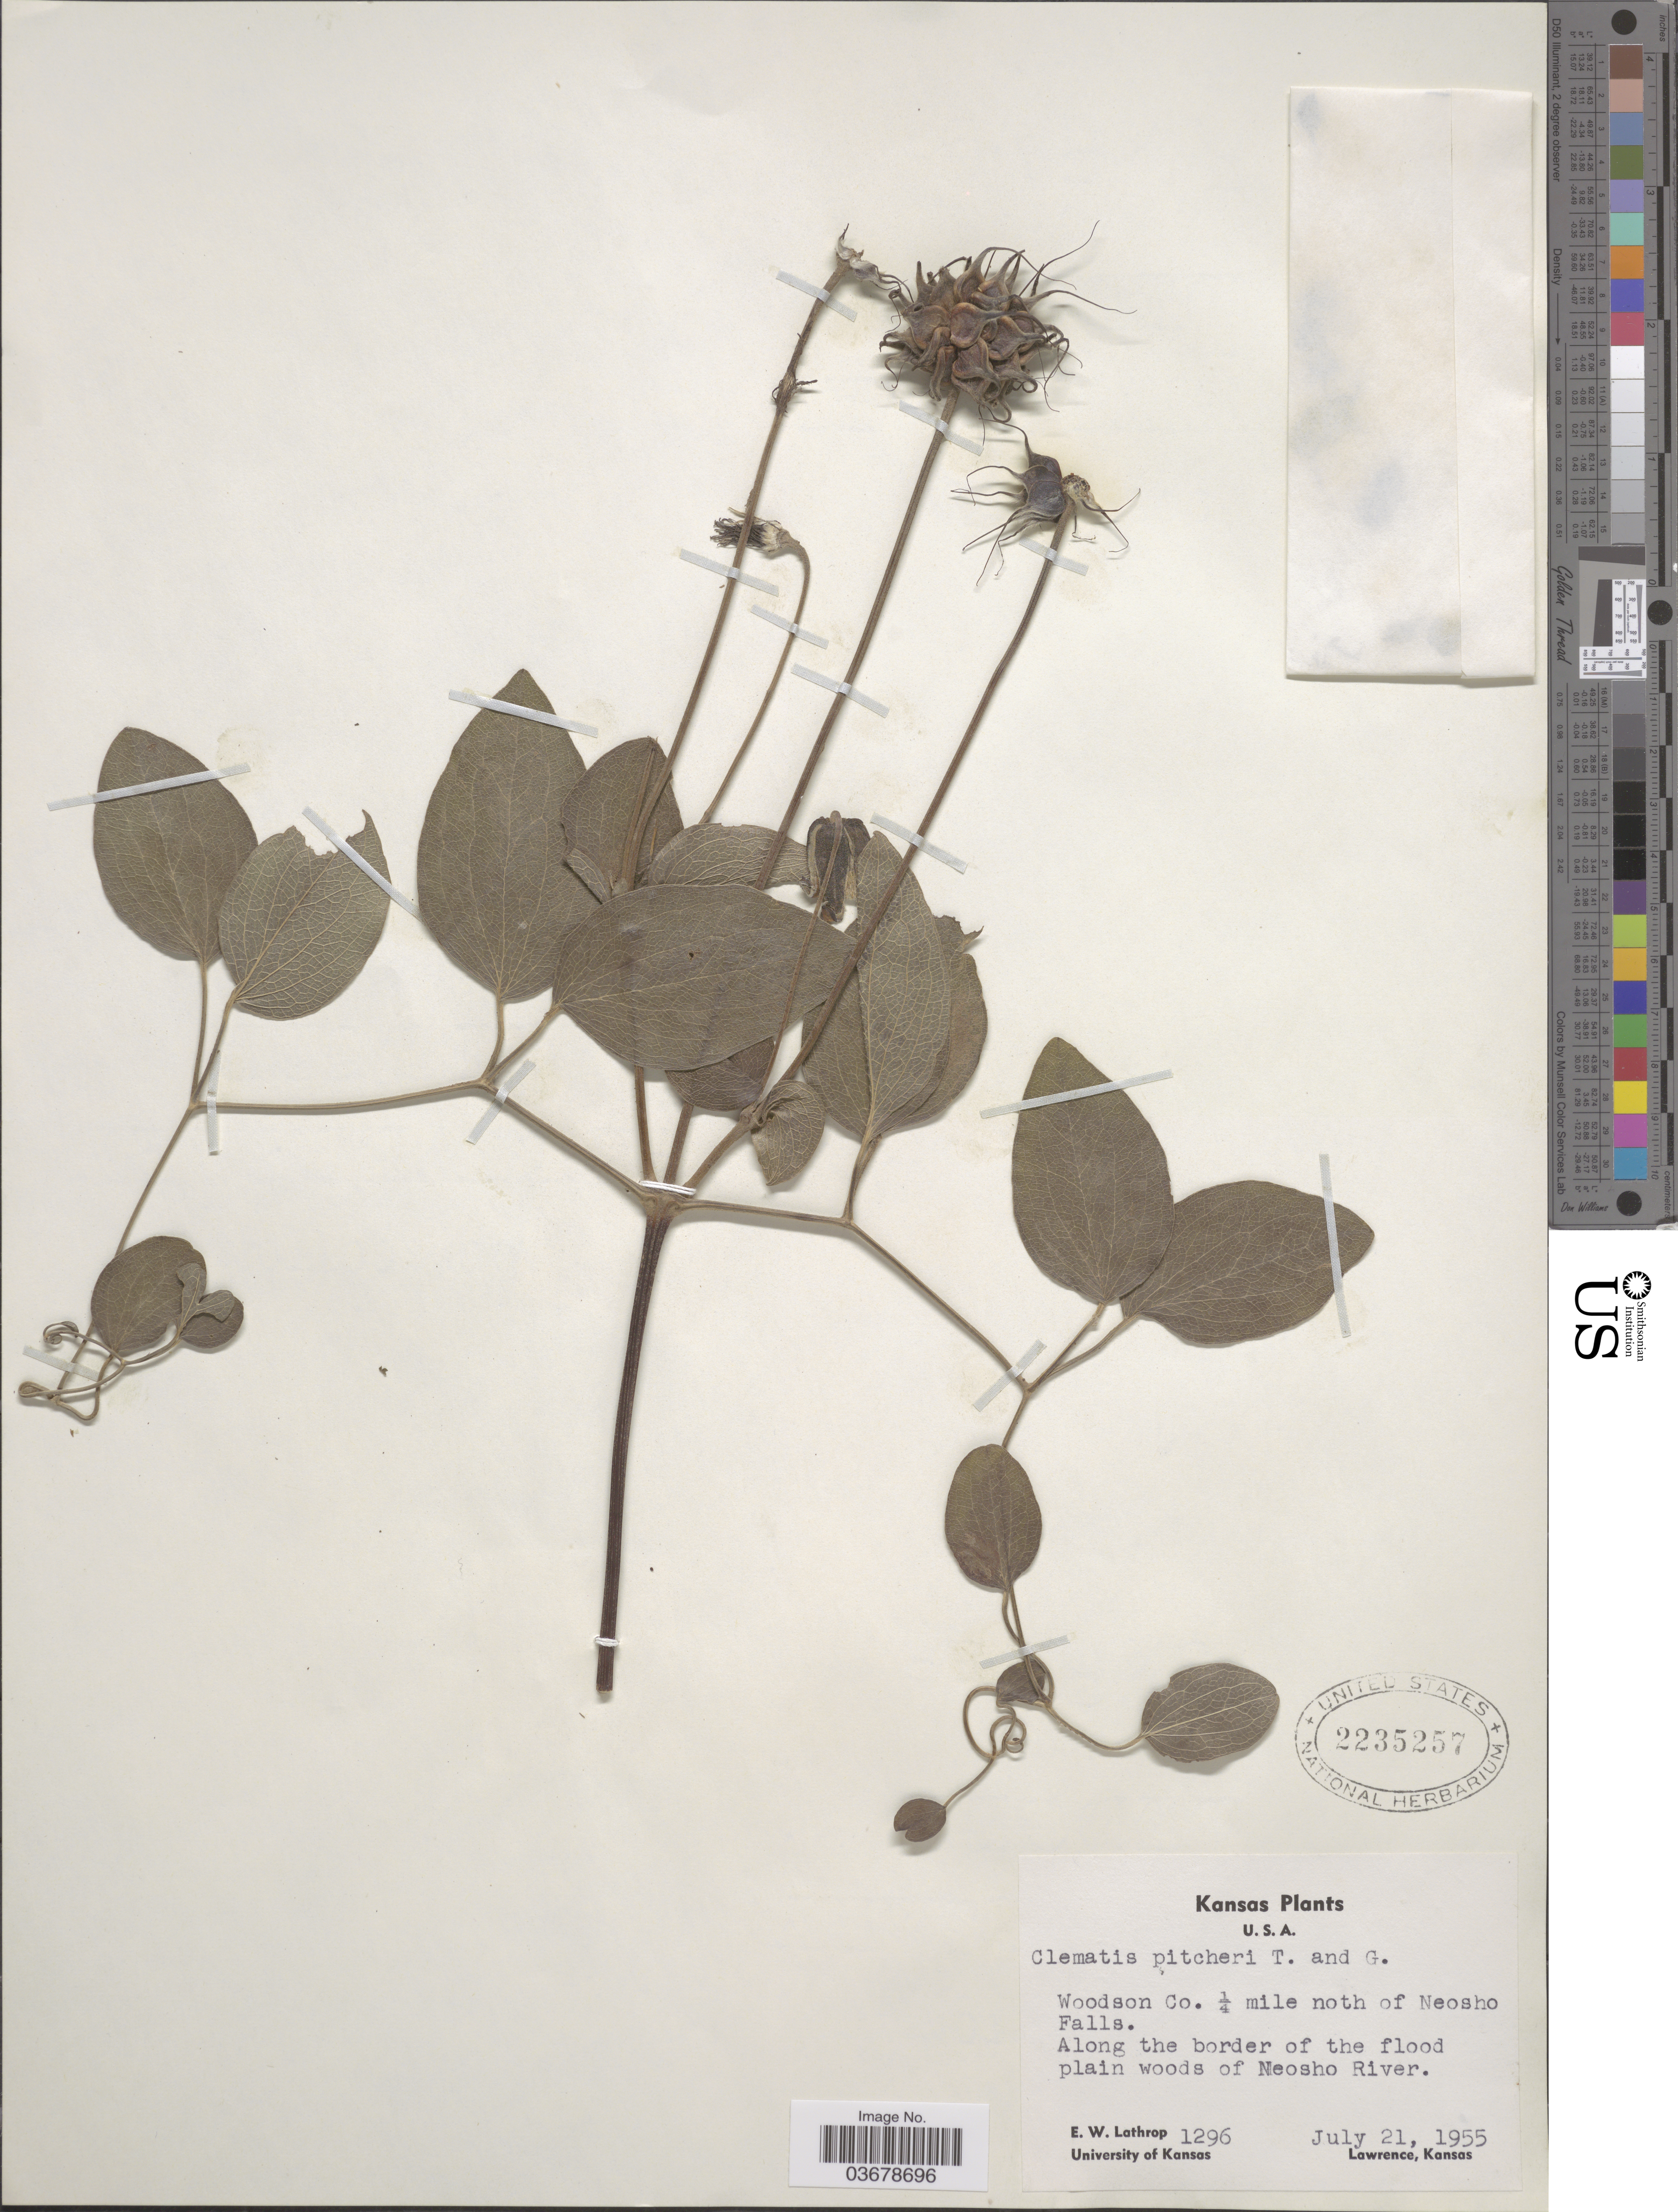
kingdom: Plantae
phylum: Tracheophyta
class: Magnoliopsida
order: Ranunculales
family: Ranunculaceae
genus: Clematis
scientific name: Clematis viorna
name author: L.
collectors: E. W. Lathrop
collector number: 1296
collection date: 1955-07-21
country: United States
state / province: Kansas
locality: U.S.A. Woodson Co. ¼ mile north of Neosho Falls. Along the border of the flood plain woods of Neosho River.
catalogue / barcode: US 2235257